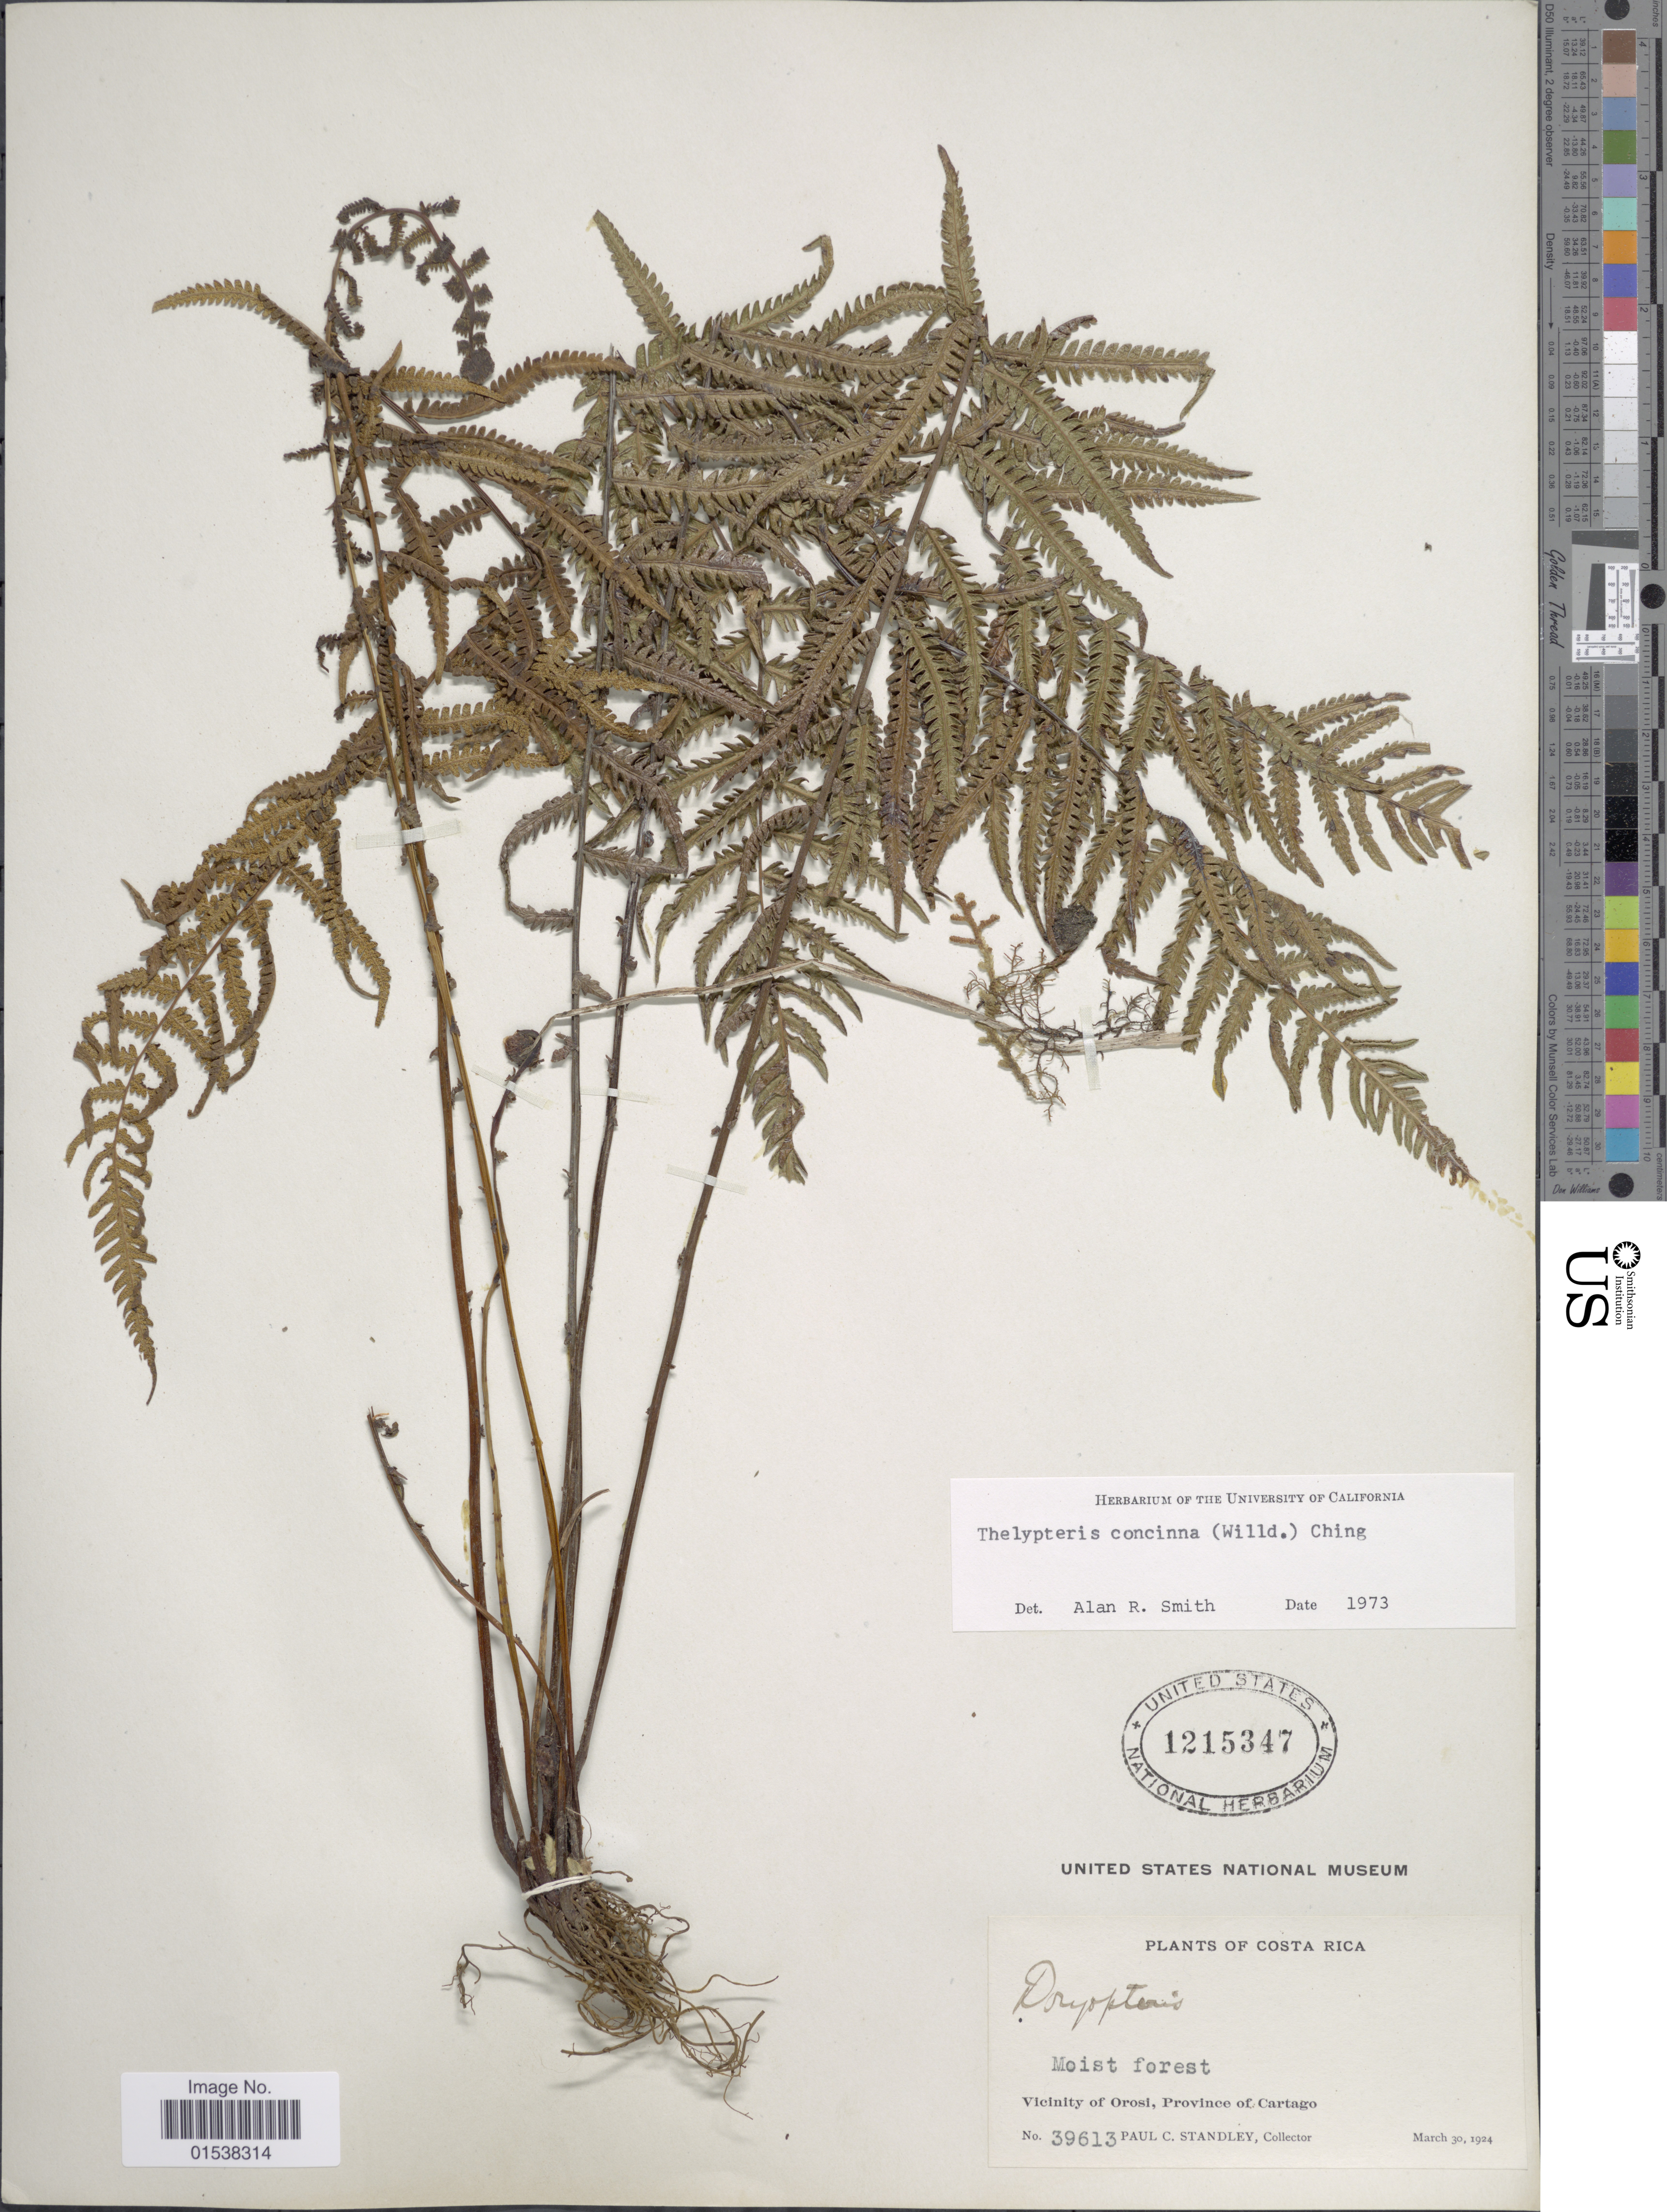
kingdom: Plantae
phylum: Tracheophyta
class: Polypodiopsida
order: Polypodiales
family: Thelypteridaceae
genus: Amauropelta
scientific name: Amauropelta concinna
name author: (Willd.) Pic. Serm.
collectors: P. C. Standley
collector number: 39613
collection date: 1924-03-30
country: Costa Rica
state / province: Cartago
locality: Vicinity of Orosi, province of Cartago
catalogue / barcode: US 1215347